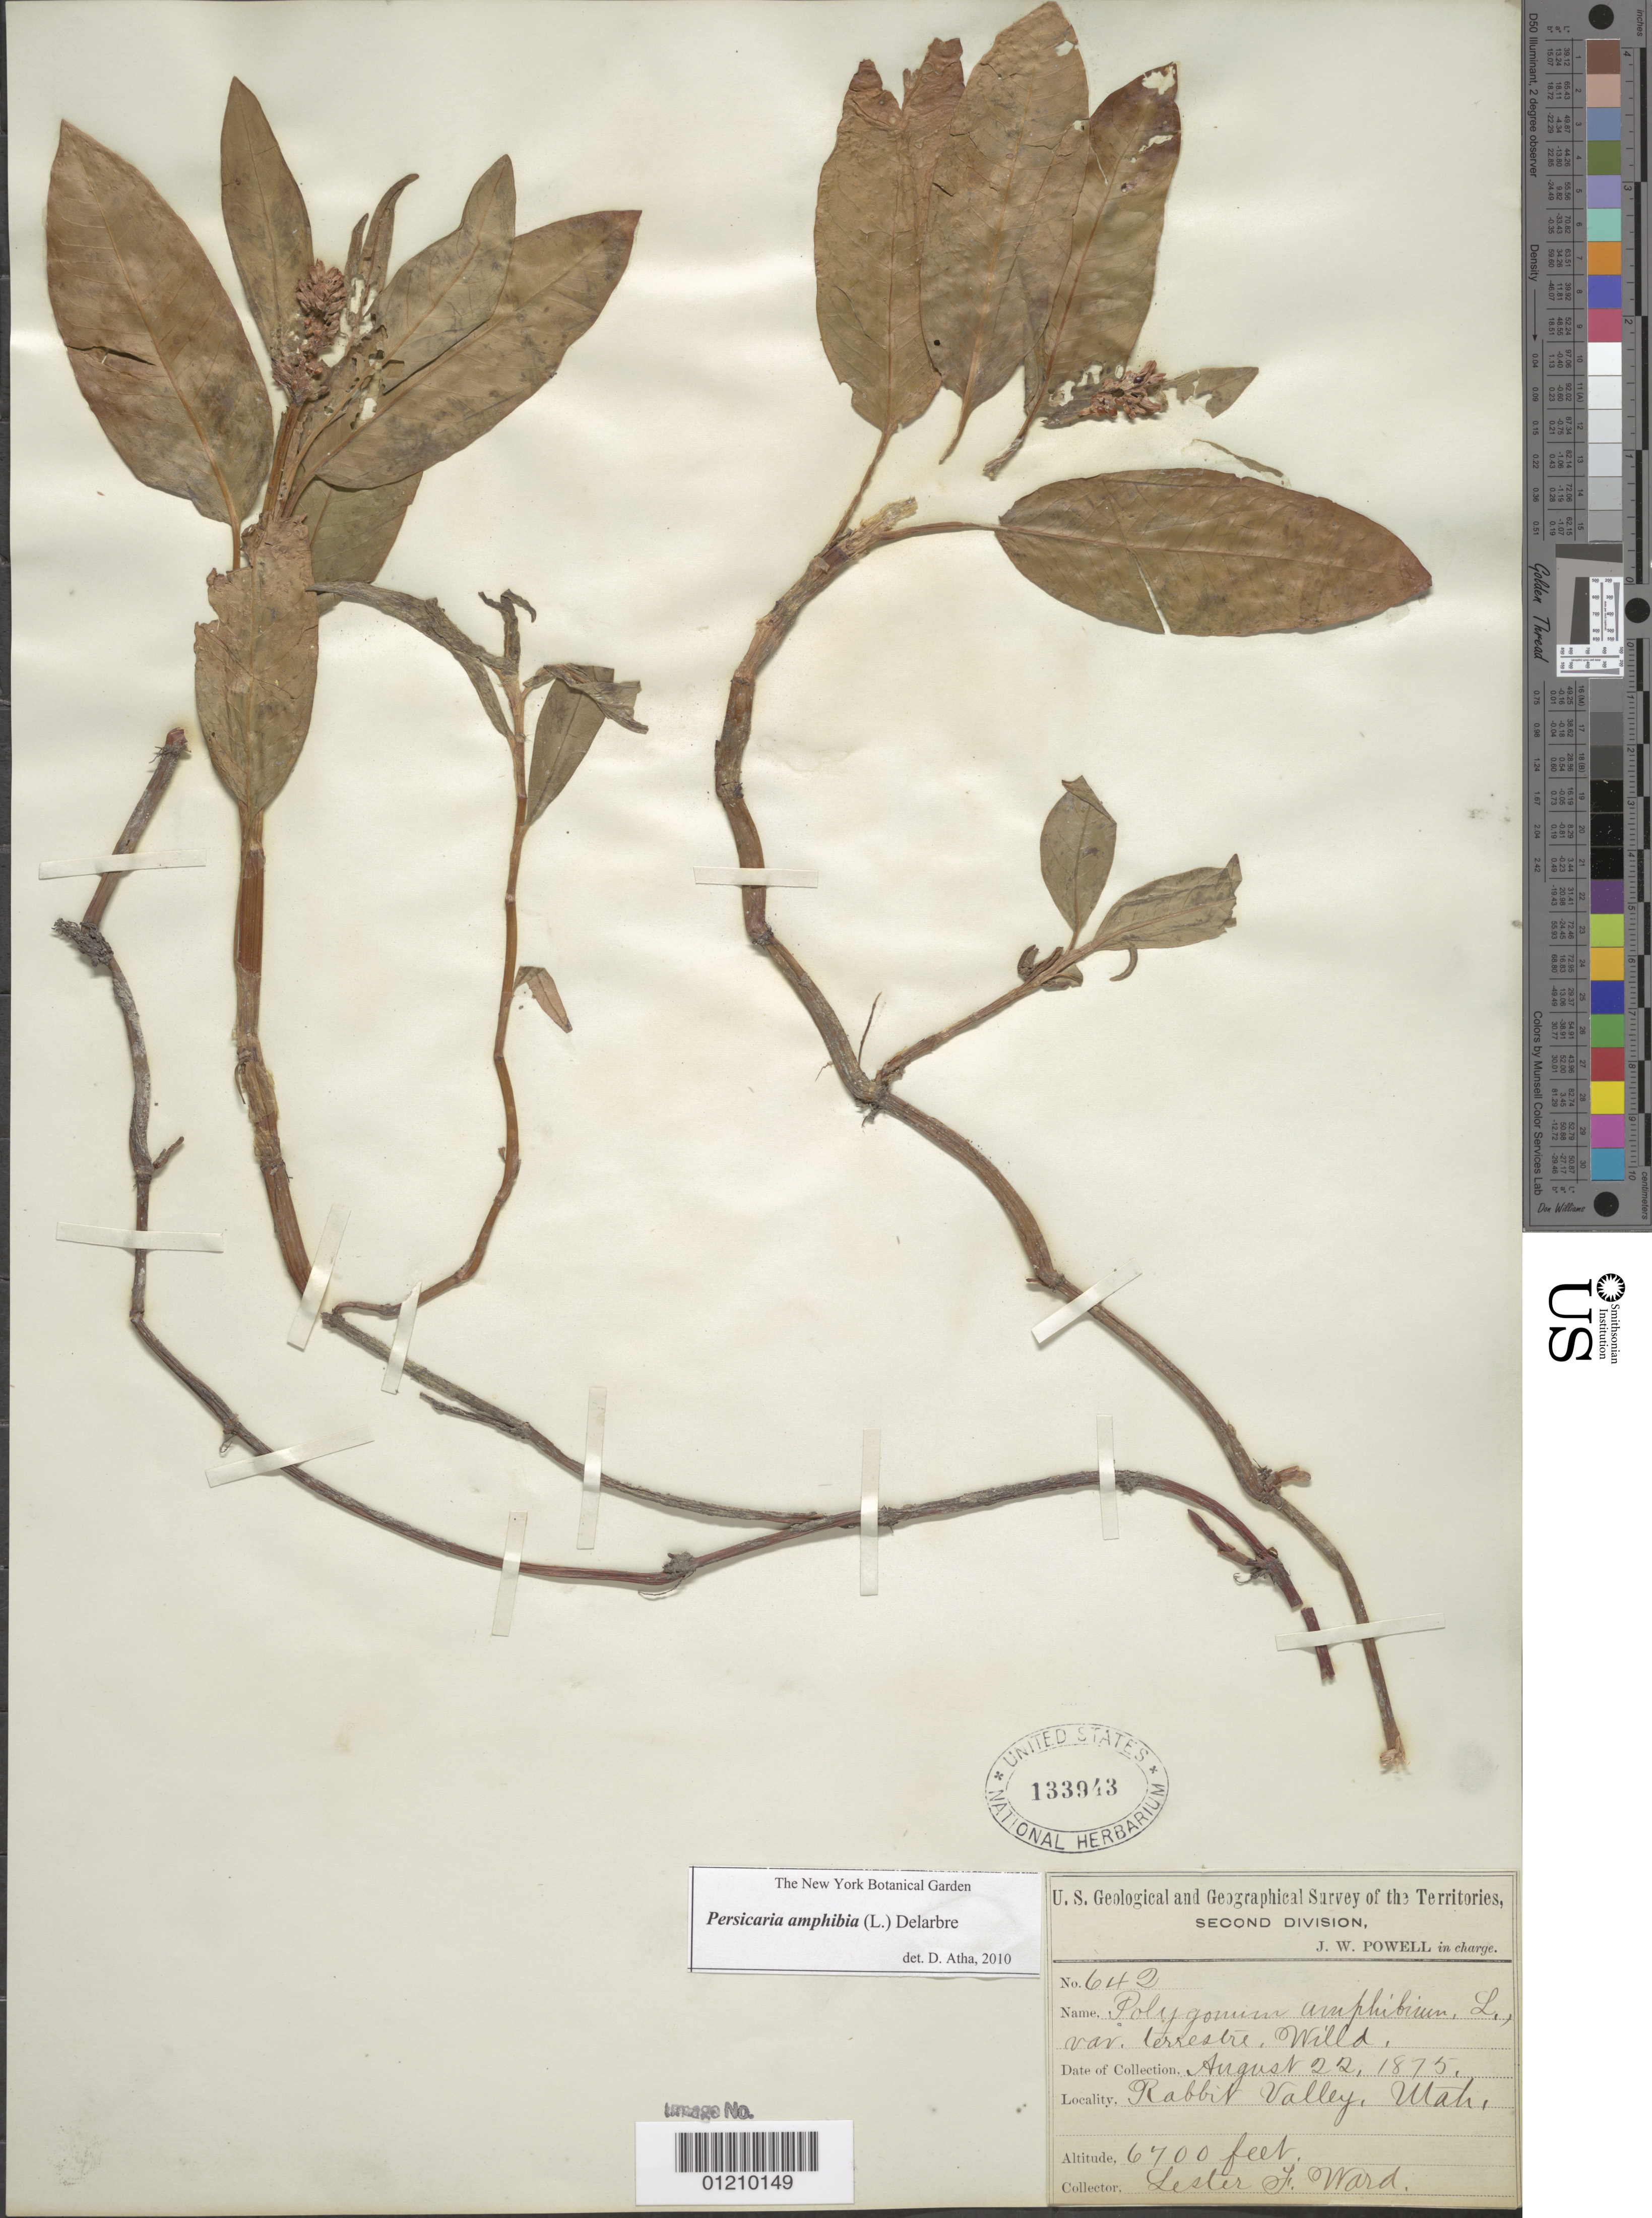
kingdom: Plantae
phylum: Tracheophyta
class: Magnoliopsida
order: Caryophyllales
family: Polygonaceae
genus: Persicaria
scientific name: Persicaria amphibia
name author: (L.) Delarbre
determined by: Atha, D. E.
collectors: L. F. Ward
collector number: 642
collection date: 1875-08-22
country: United States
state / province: Utah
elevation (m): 2042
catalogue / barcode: US 133943